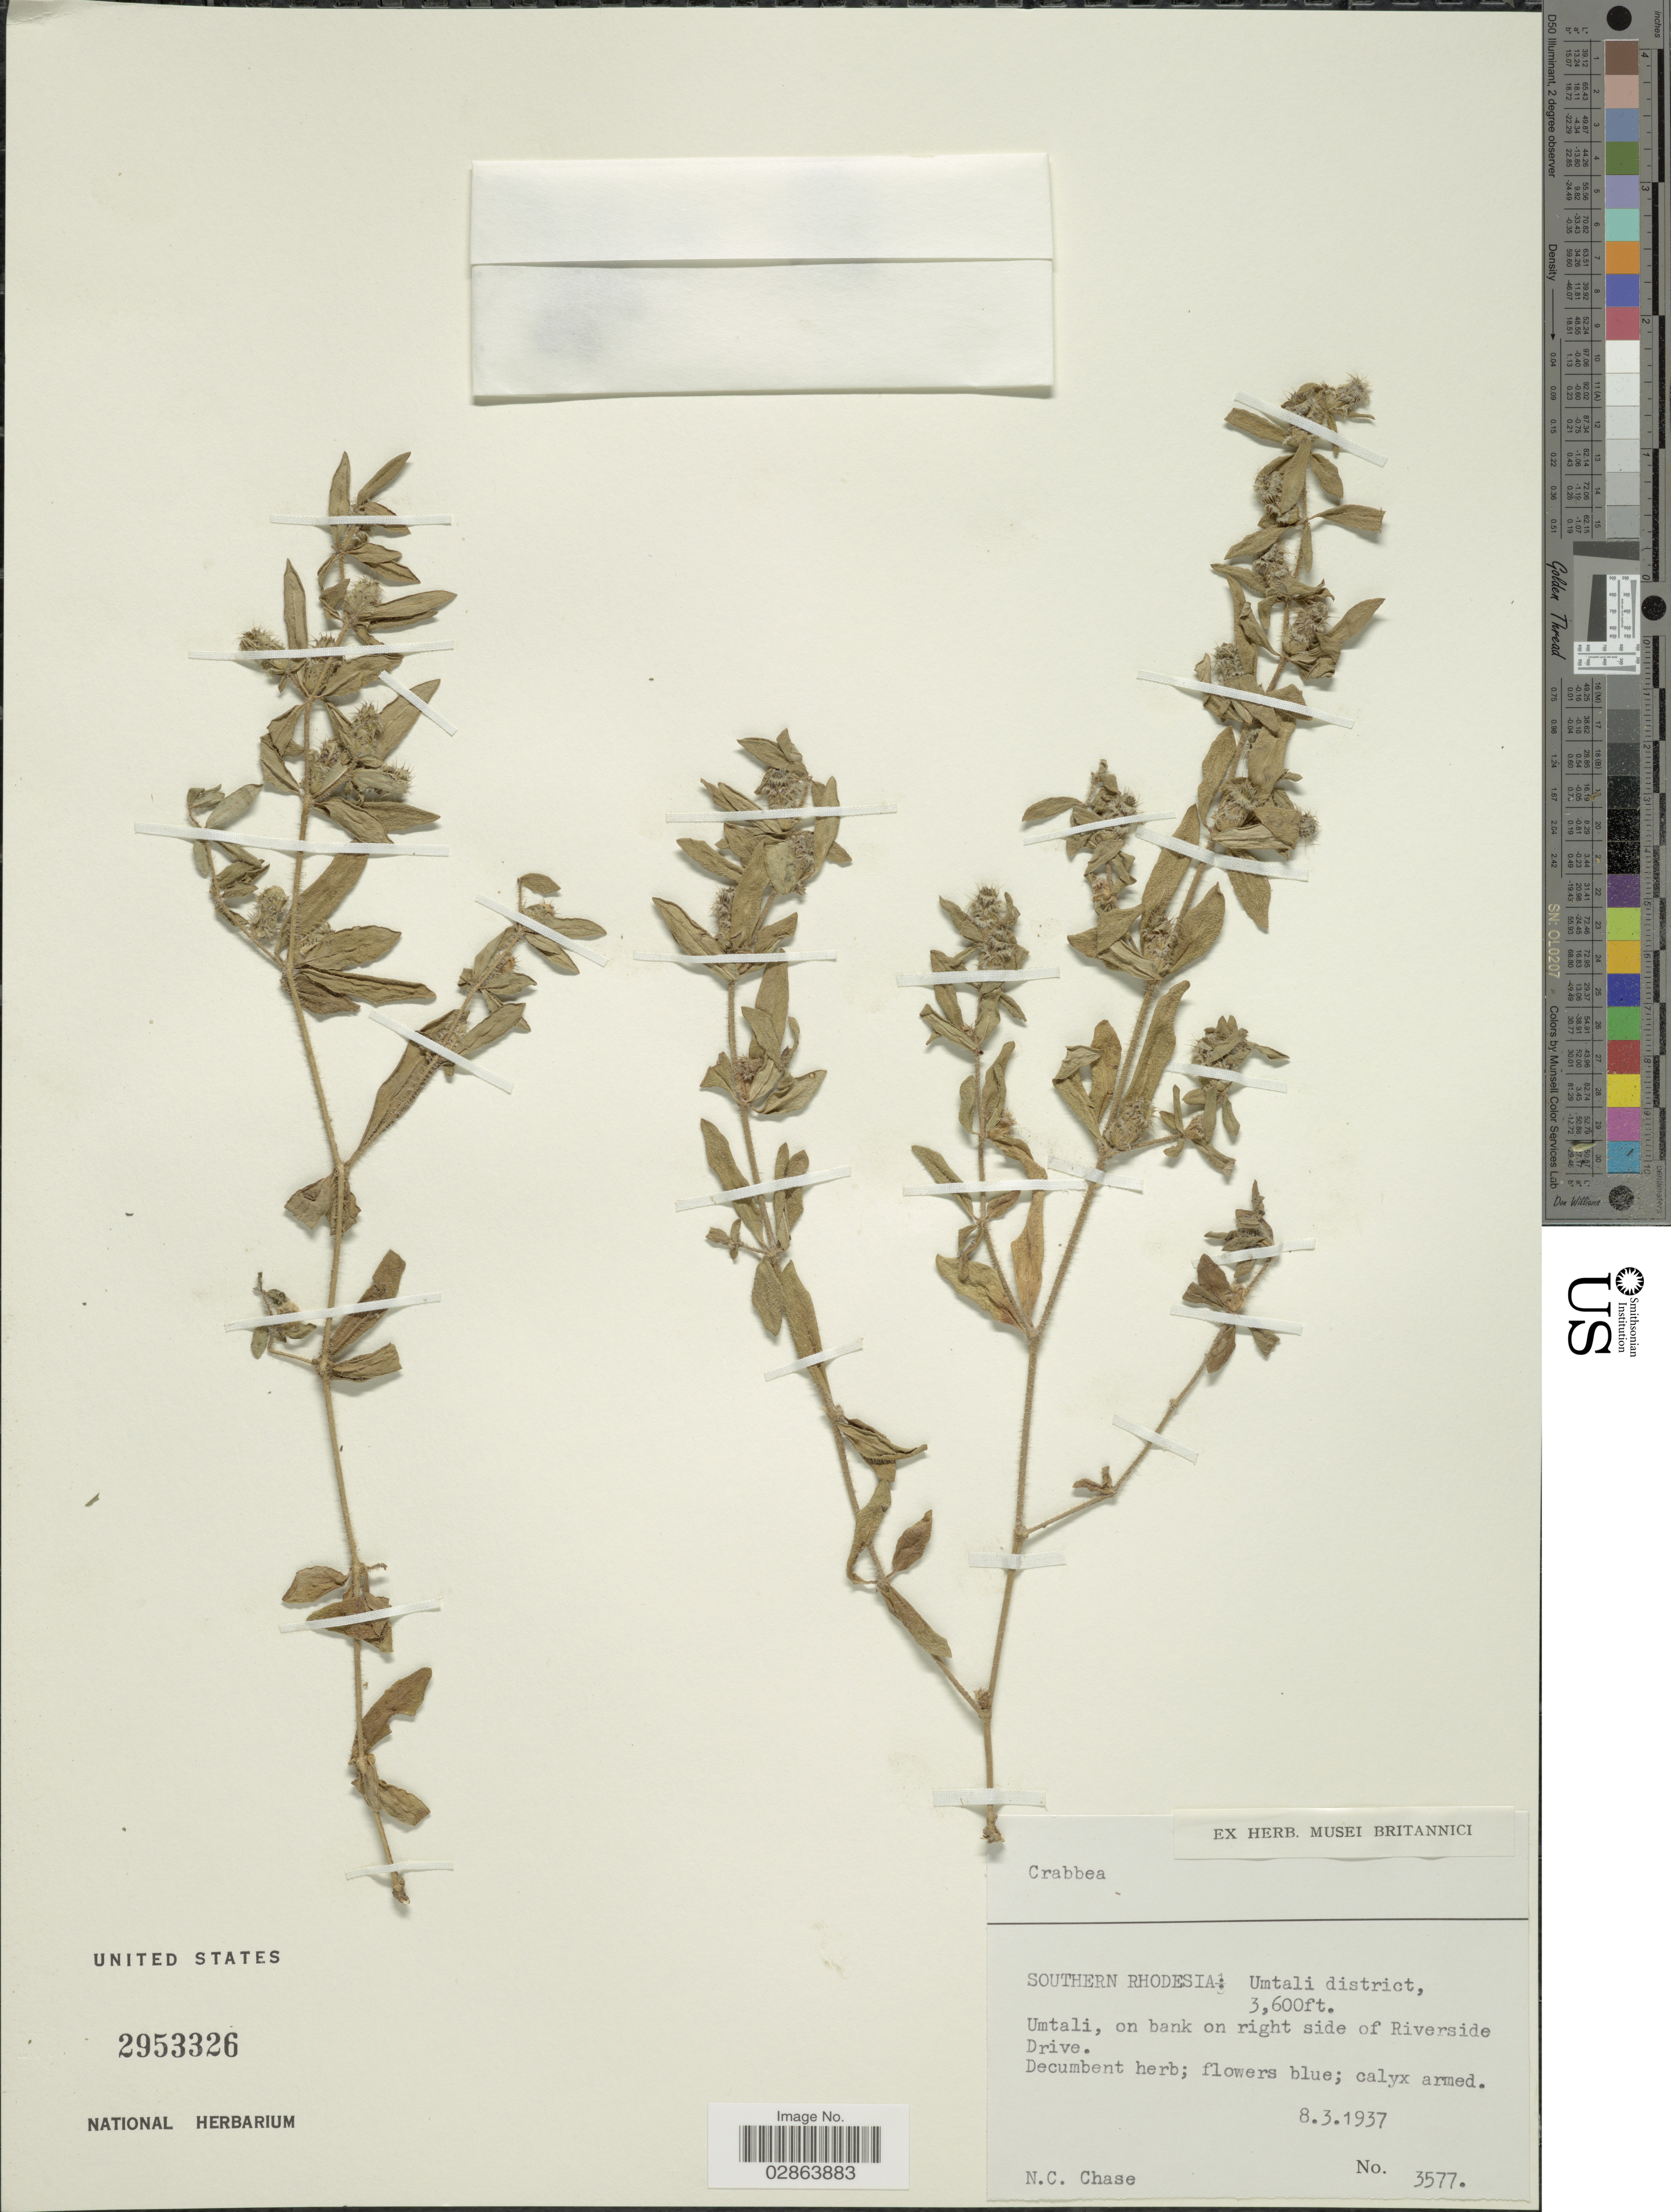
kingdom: Plantae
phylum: Tracheophyta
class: Magnoliopsida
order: Lamiales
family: Acanthaceae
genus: Crabbea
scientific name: Crabbea sp.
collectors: N. C. Chase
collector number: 3577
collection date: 1937-03-08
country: Zimbabwe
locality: Southern Rhodesia: Umtali district, Umtali, on bank on right side of Riverside Drive.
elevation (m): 1097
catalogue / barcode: US 2953326